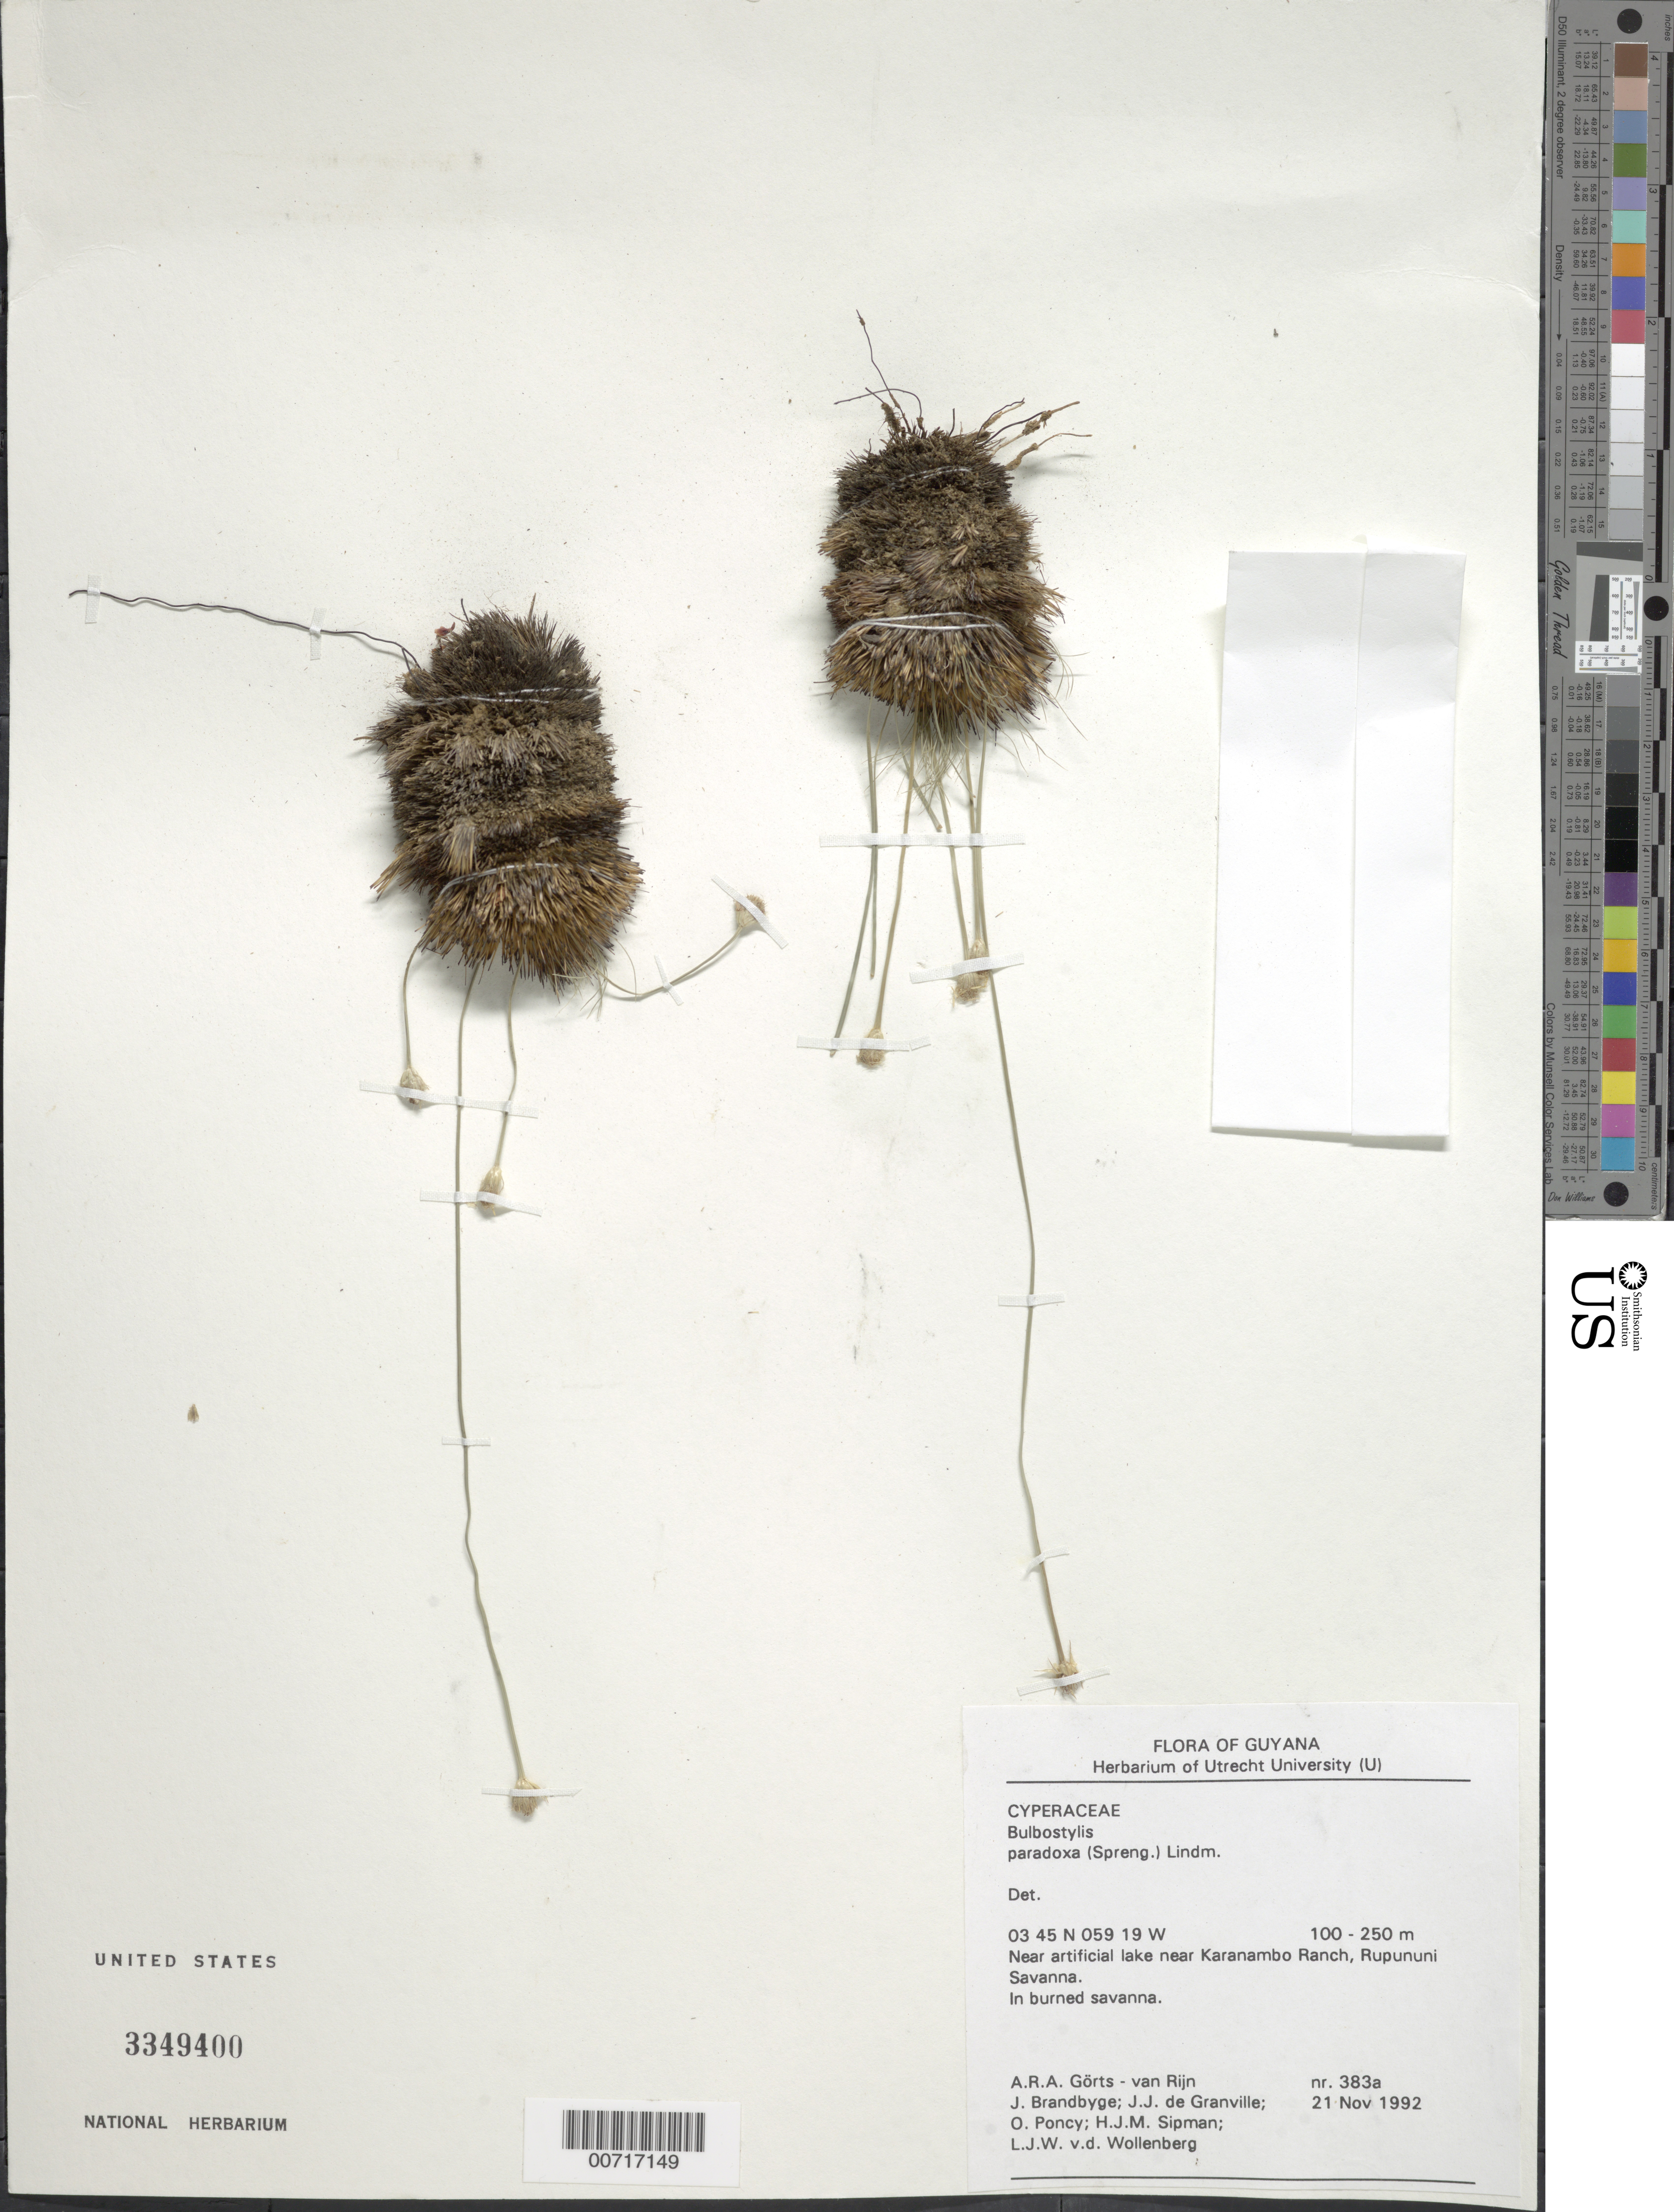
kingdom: Plantae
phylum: Tracheophyta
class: Liliopsida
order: Poales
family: Cyperaceae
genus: Bulbostylis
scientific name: Bulbostylis paradoxa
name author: (Spreng.) Lindm.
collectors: A. .R. A. Görts-van Rijn, J. Brandbyge, J.-J. de Granville, O. Poncy, H. J. M. Sipman & L. van der Wollenberg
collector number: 383 a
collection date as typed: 21-Nov-92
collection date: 1992-11-21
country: Guyana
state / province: U. Takutu-U. Essequibo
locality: Karanambo Ranch, Rupununi Savanna, near artificial lake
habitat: Burned savanna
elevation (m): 100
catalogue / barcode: US 3349400